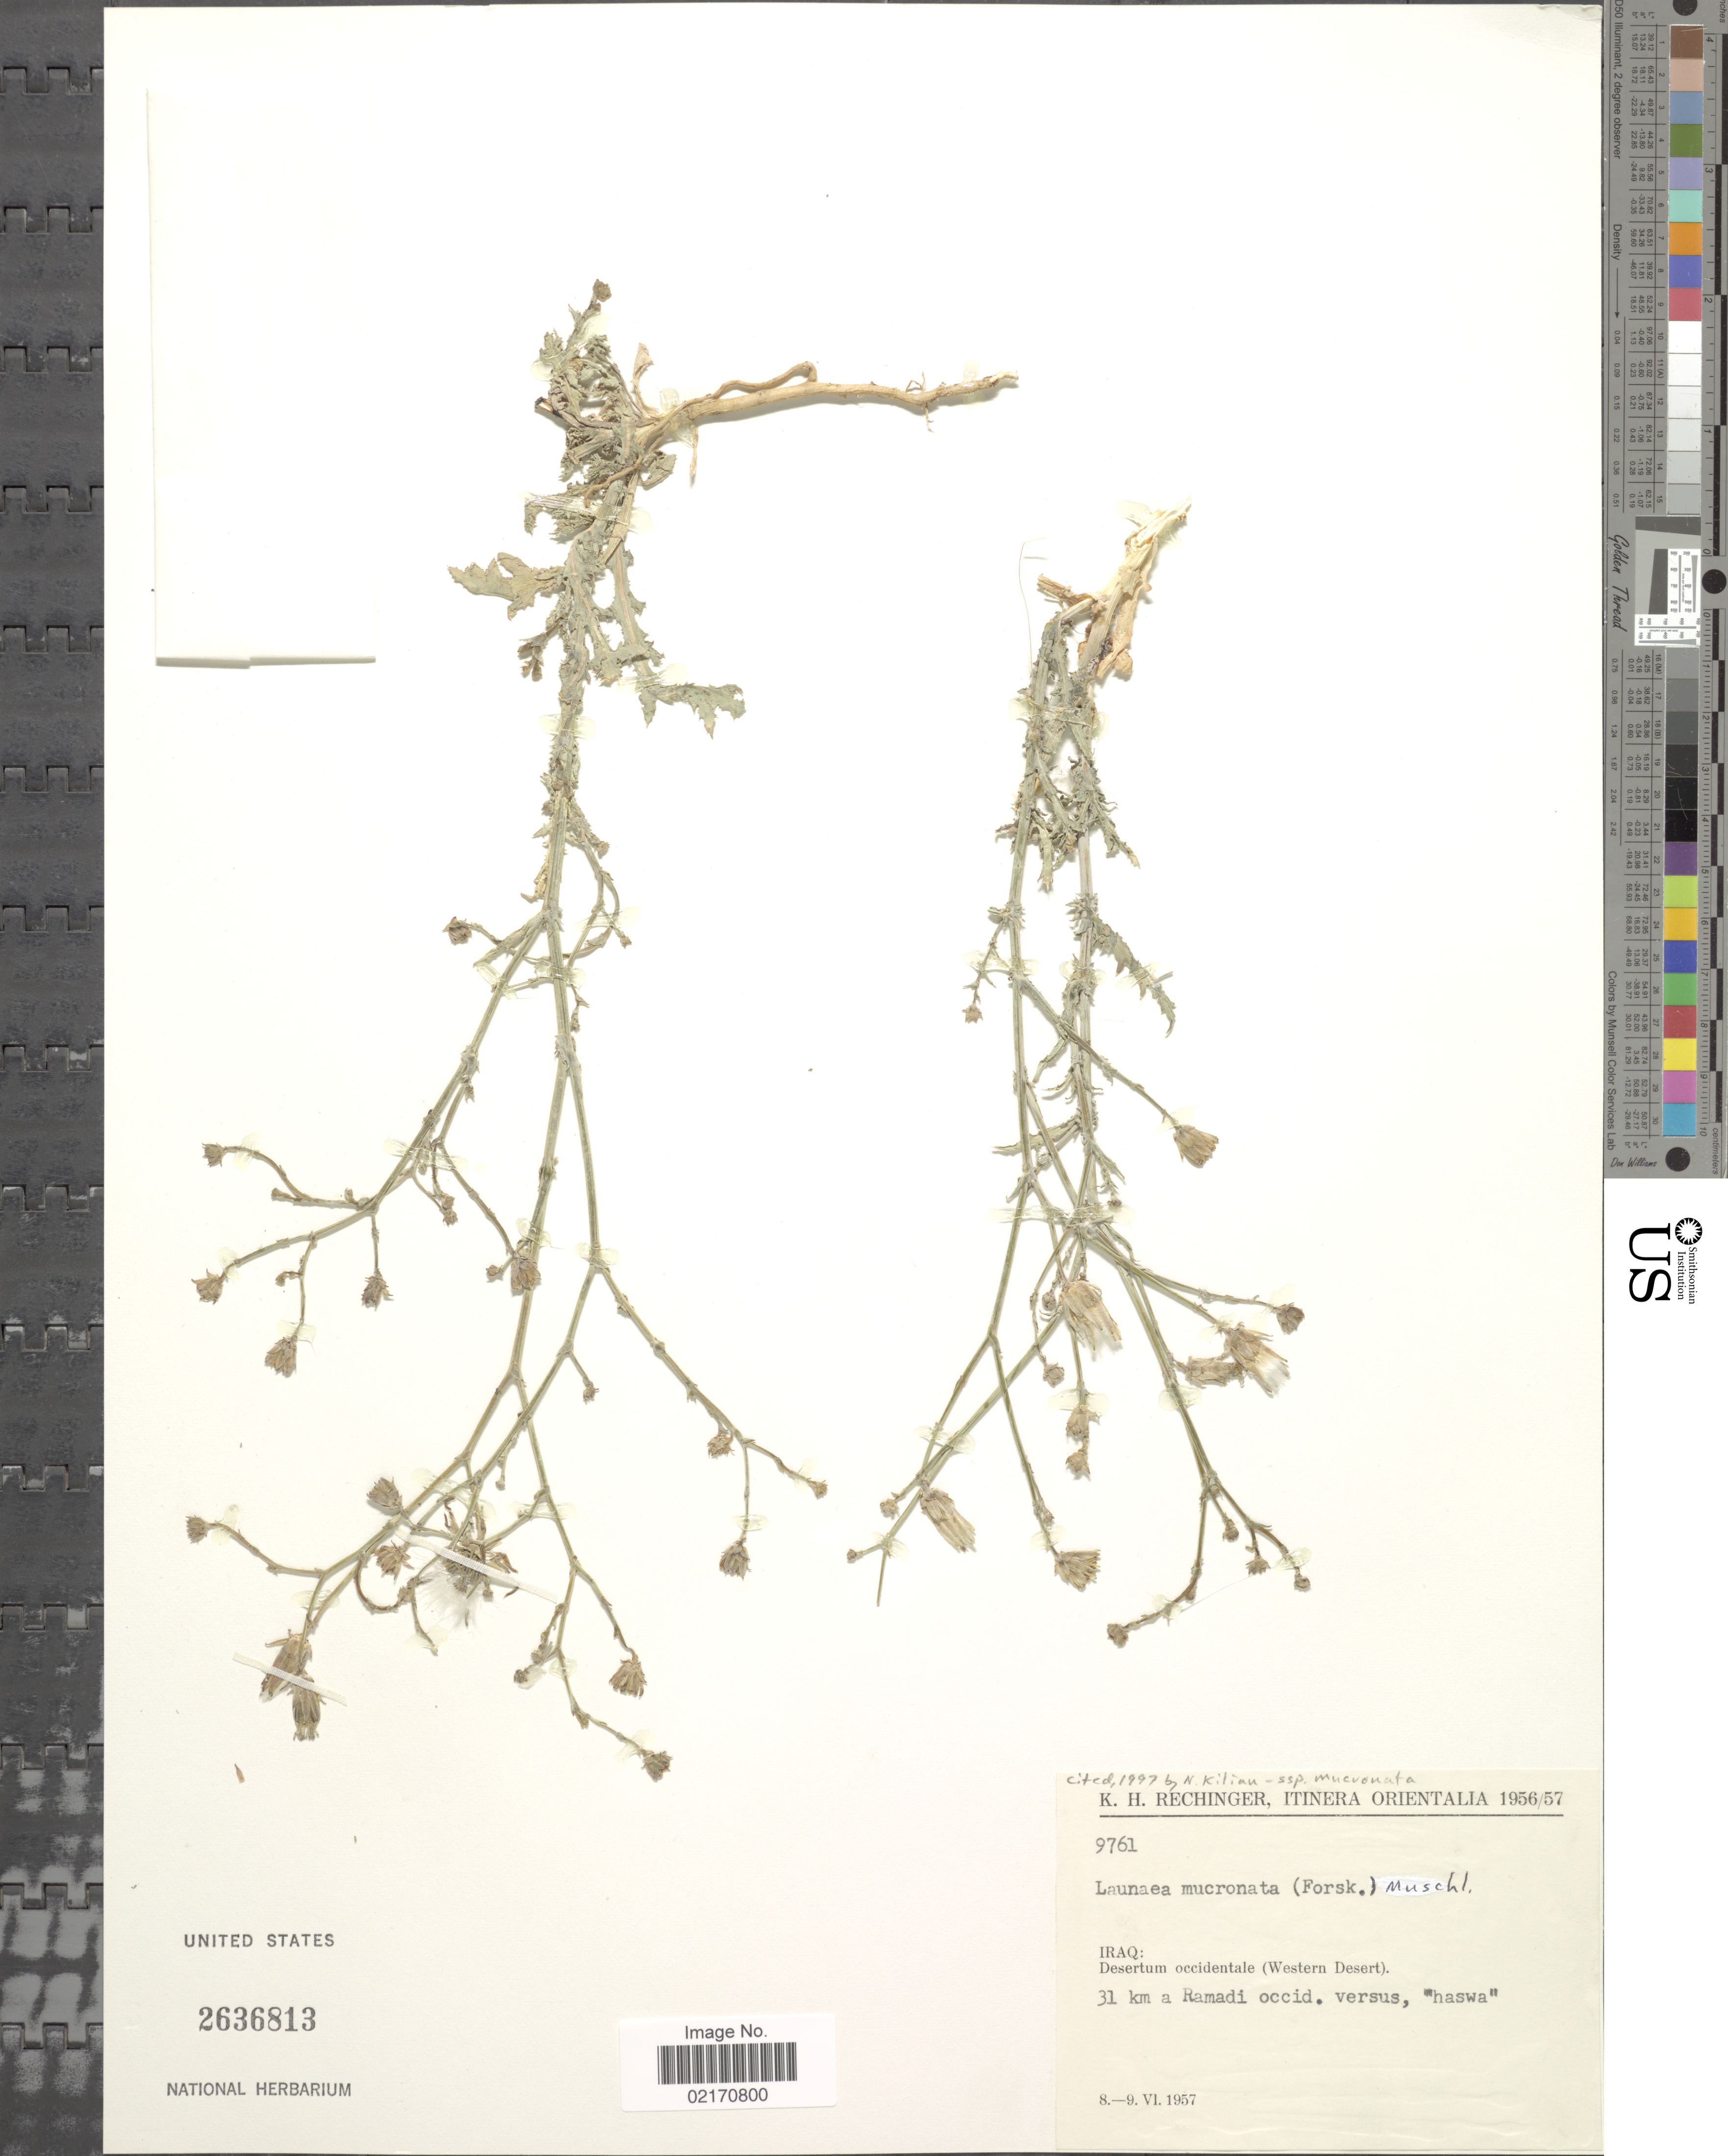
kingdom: Plantae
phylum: Tracheophyta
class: Magnoliopsida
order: Asterales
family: Asteraceae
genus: Launaea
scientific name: Launaea mucronata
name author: (Forssk.) Muschl.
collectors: K. H. Rechinger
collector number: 9761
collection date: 1957-06-08/1957-06-09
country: Iraq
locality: Itinera Orientalia, Desertum occidentale (Western Desert), 31 km a Ramadi occid.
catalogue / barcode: US 2636813